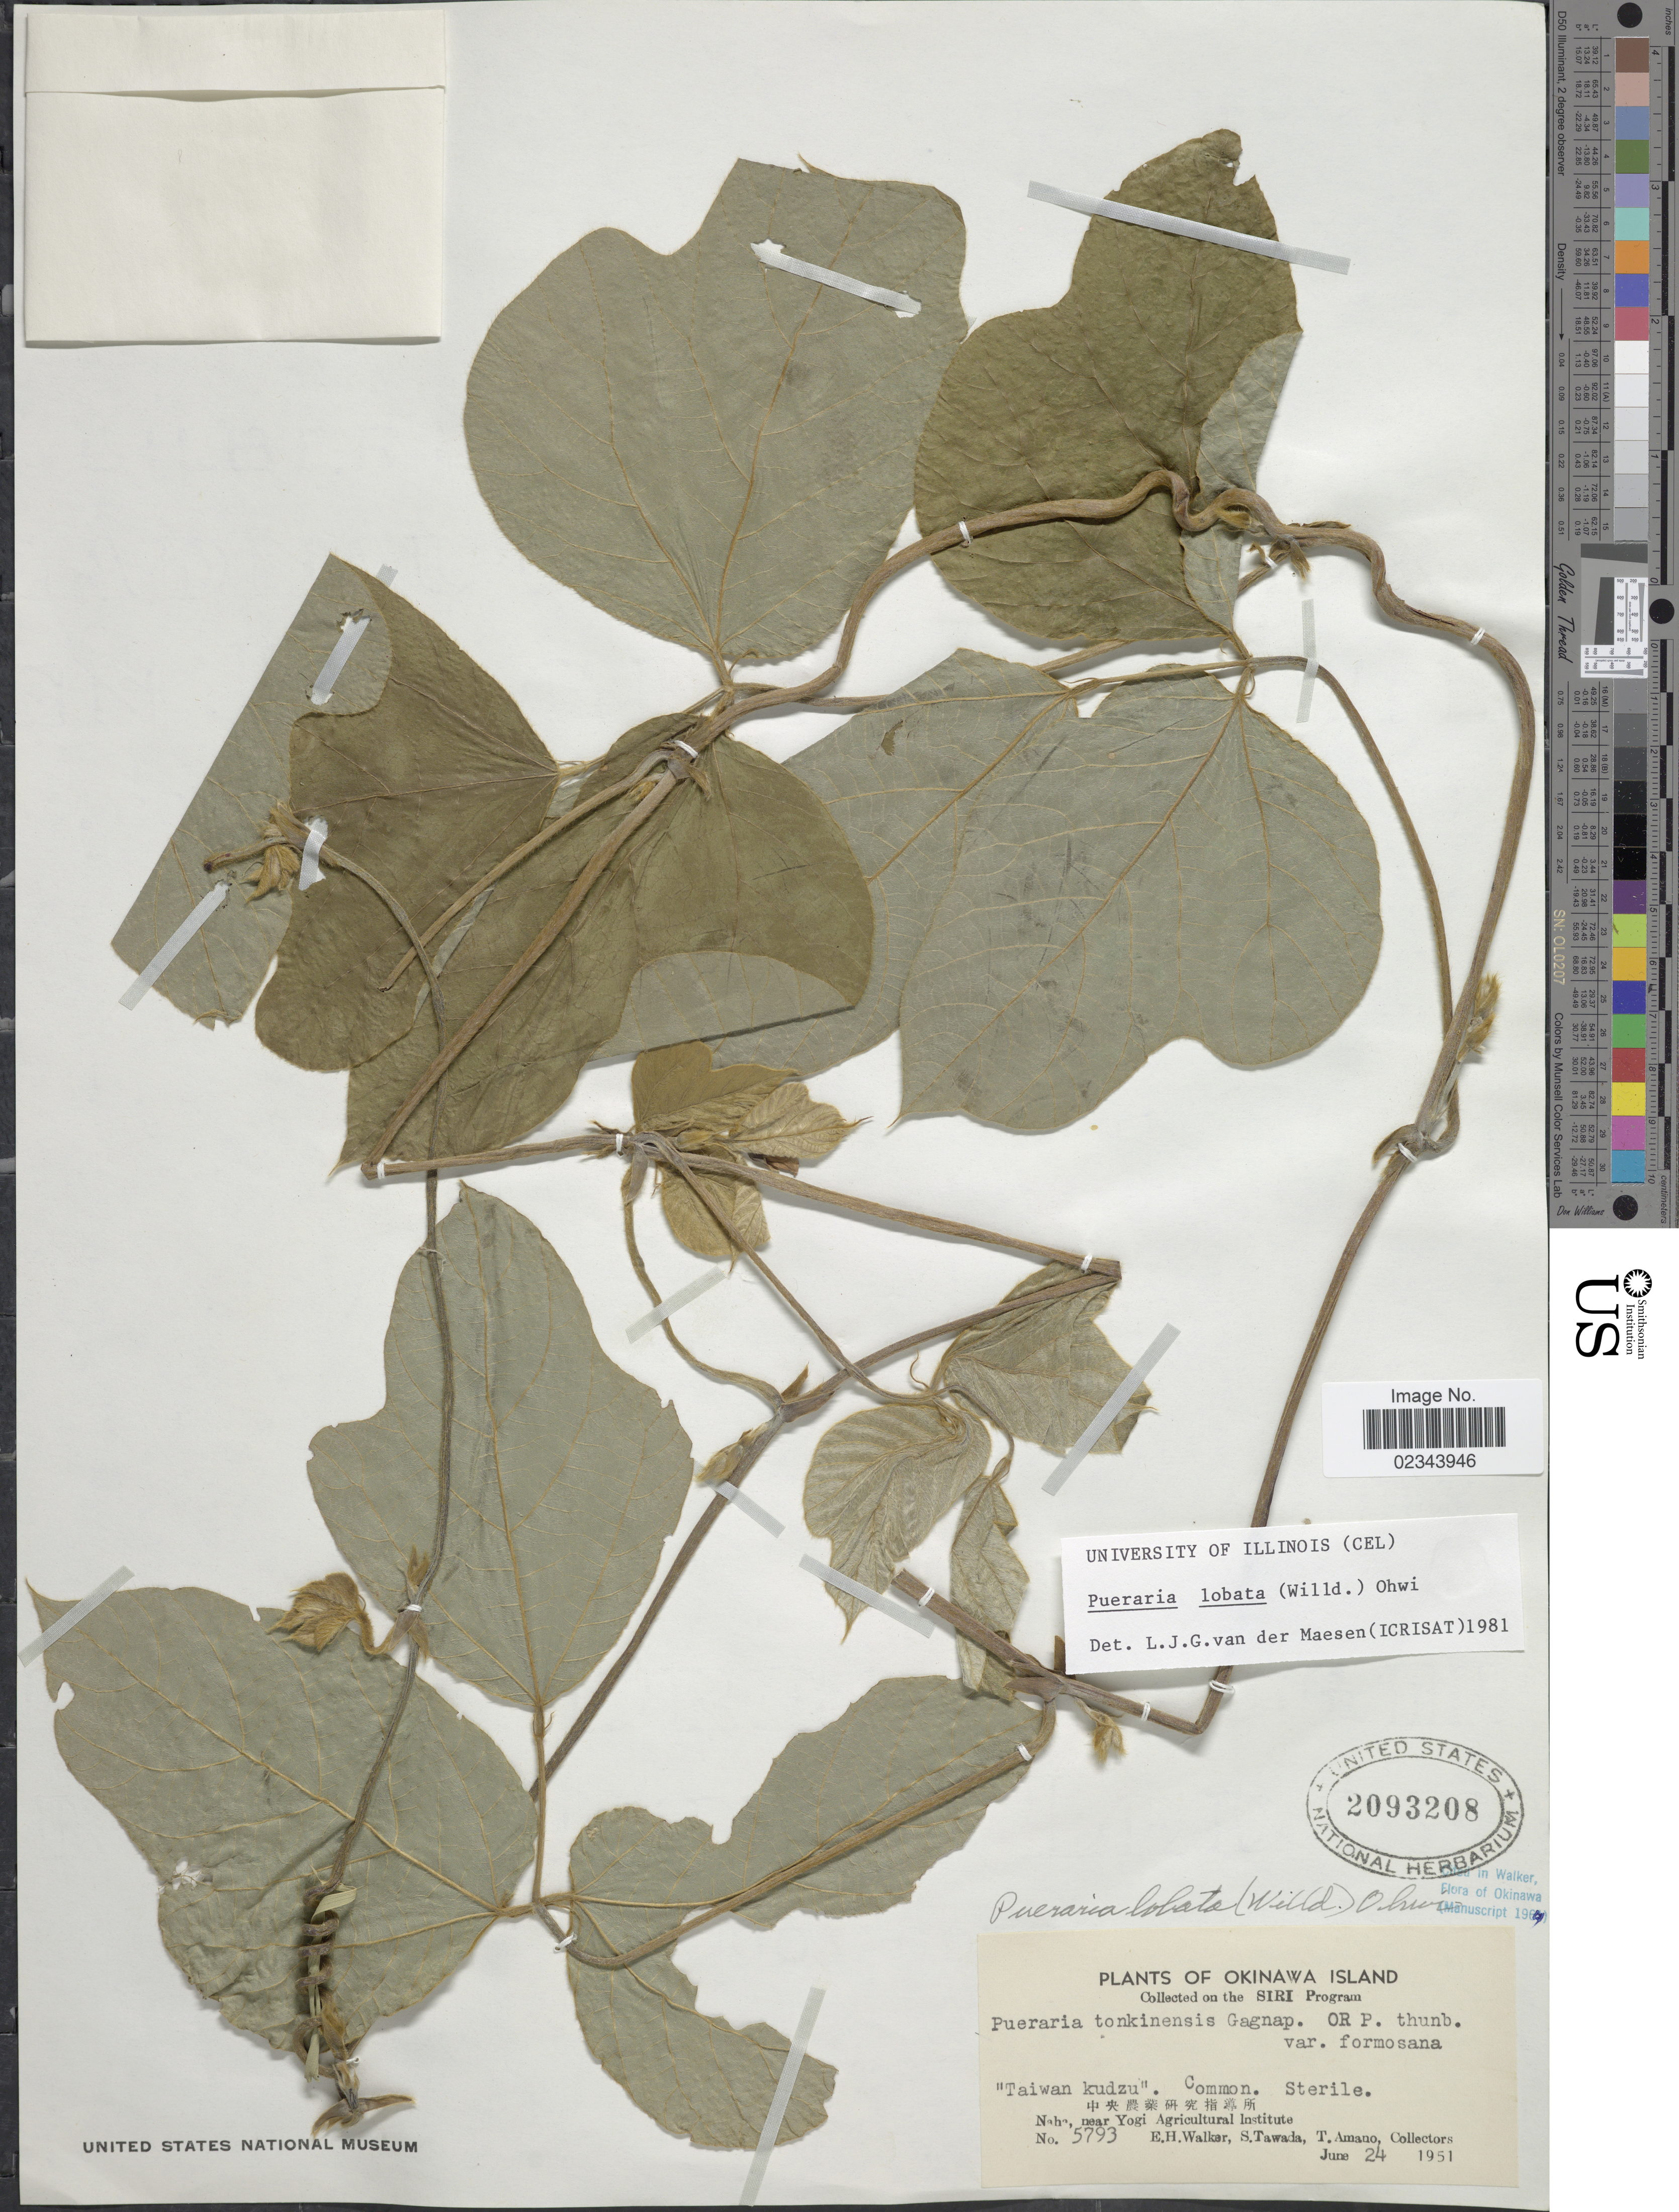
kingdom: Plantae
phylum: Tracheophyta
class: Magnoliopsida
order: Fabales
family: Fabaceae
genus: Pueraria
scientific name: Pueraria lobata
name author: (Willd.) Ohwi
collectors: E. H. Walker, S. Tawada & T. Amano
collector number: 5793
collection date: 1951-06-24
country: Japan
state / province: Okinawa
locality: Naha, near Yogi Agricultural Institute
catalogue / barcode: US 2093208